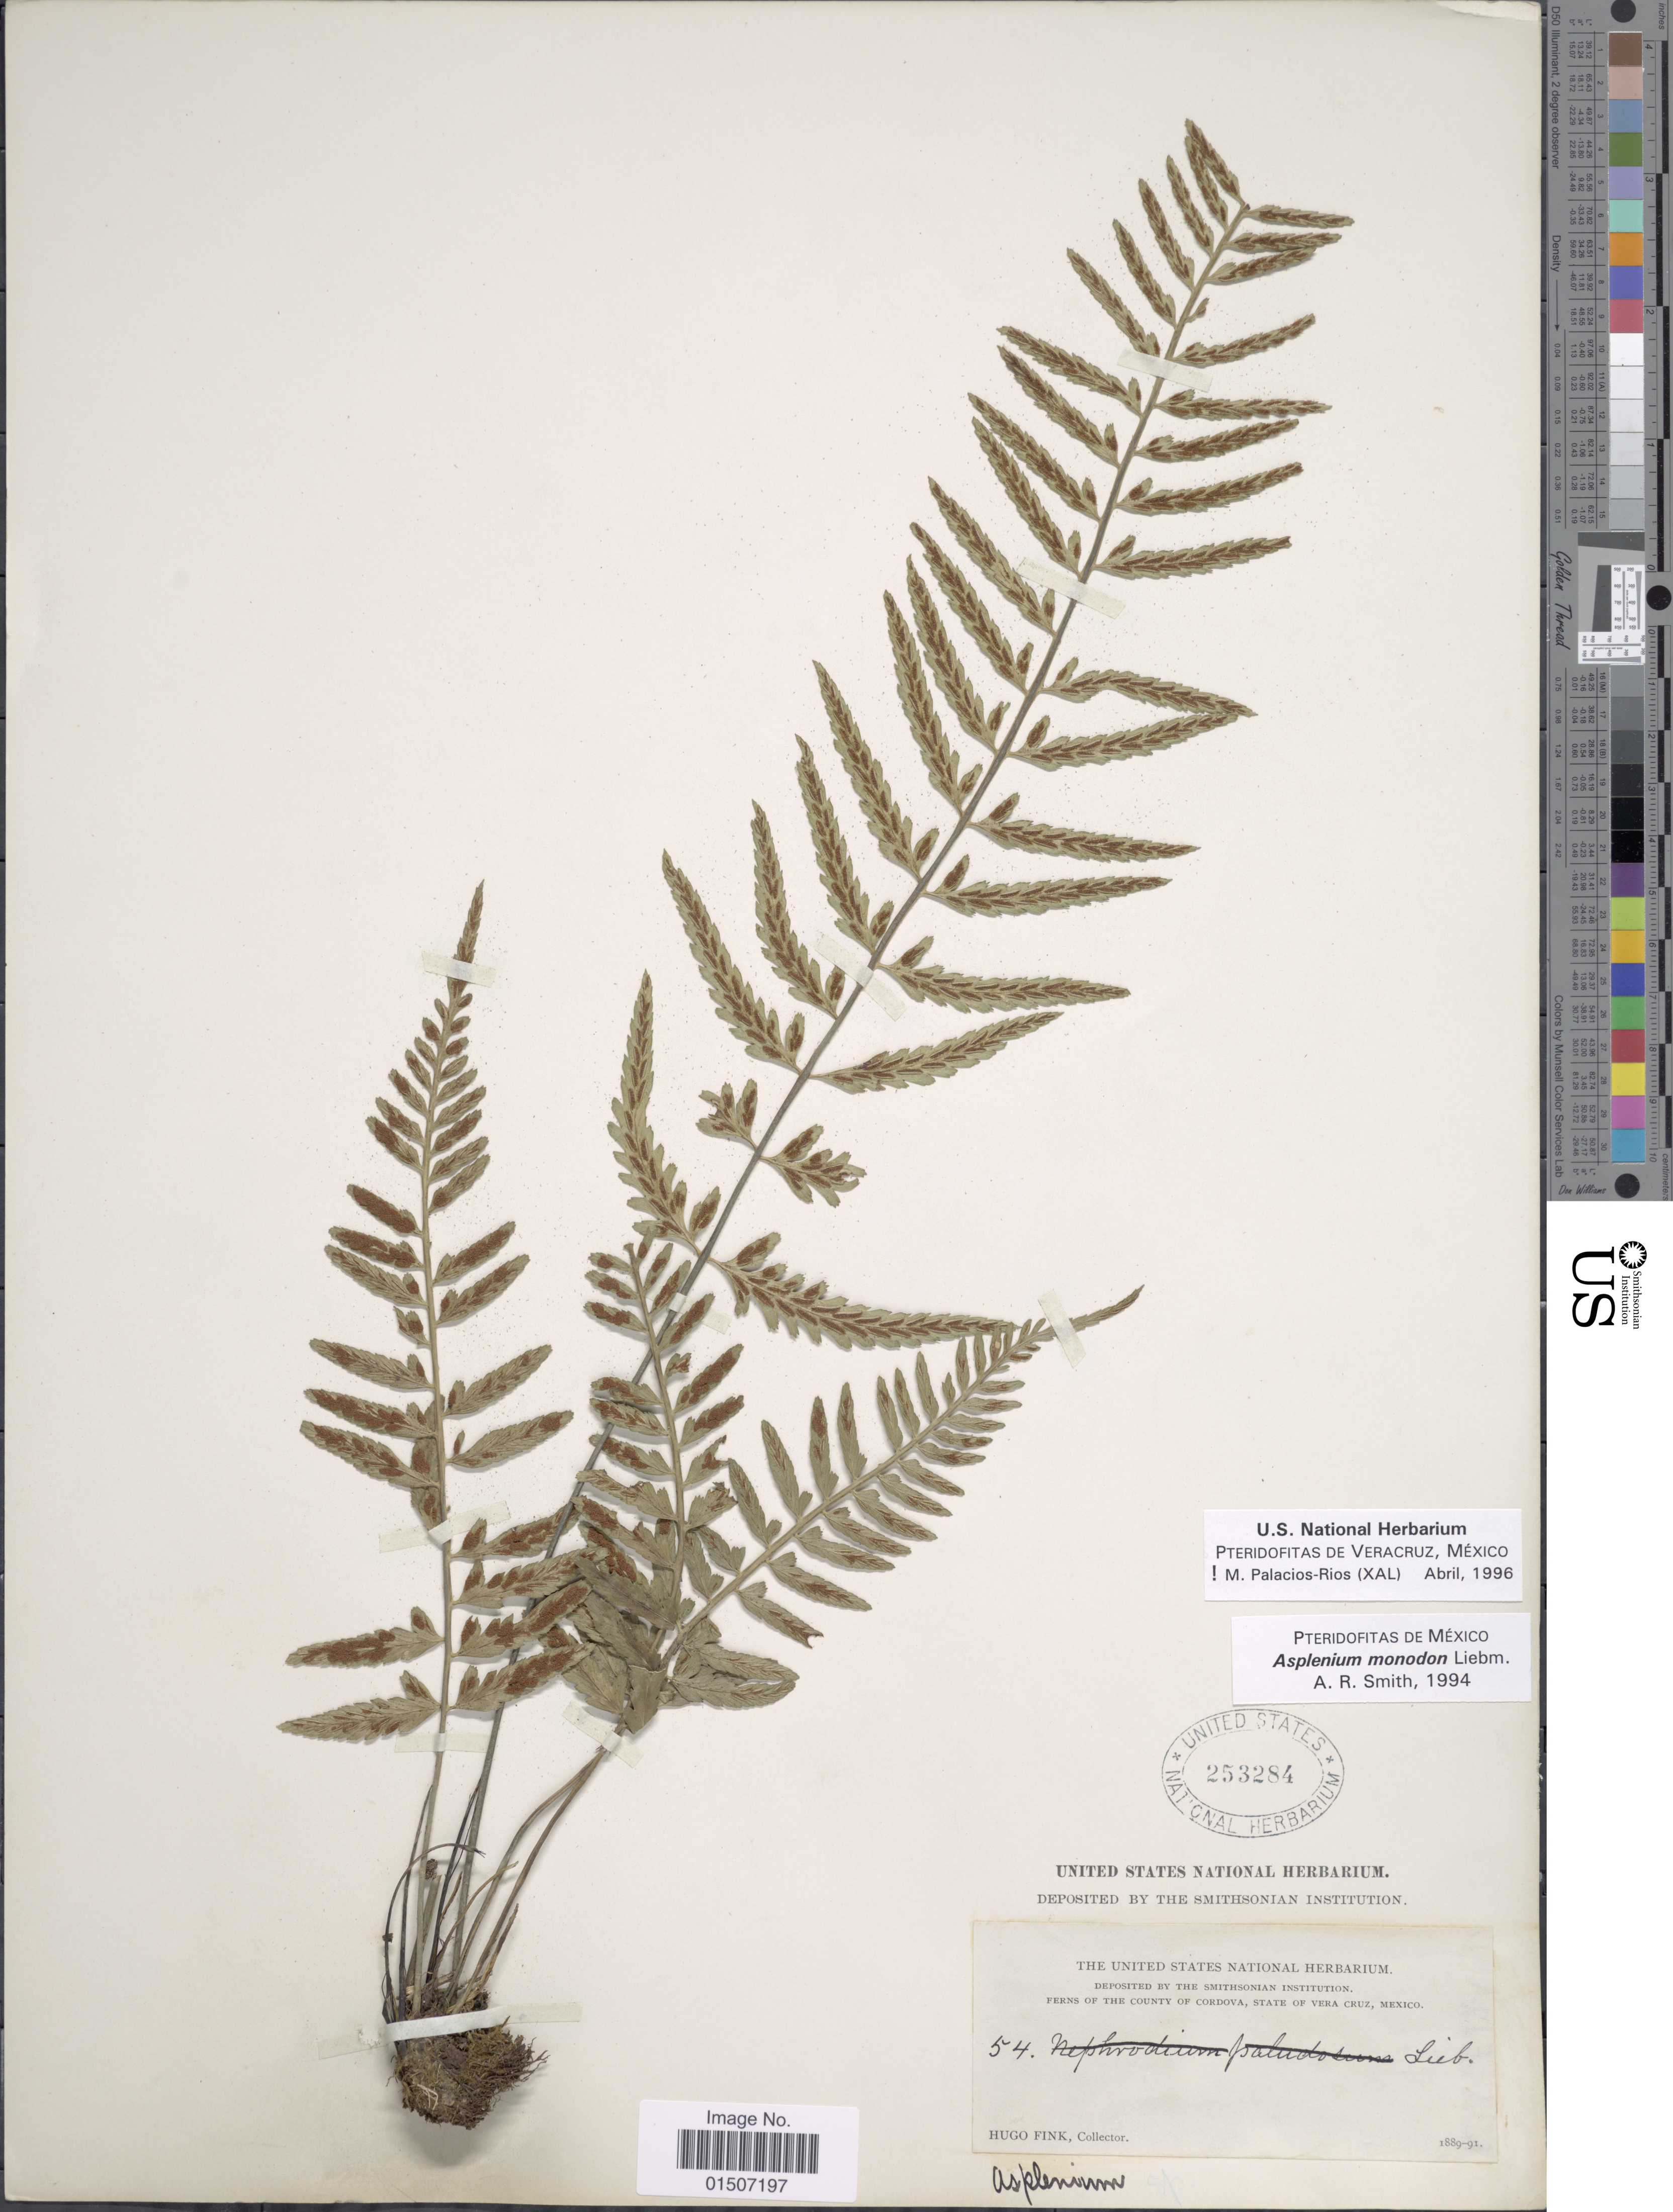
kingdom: Plantae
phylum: Tracheophyta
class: Polypodiopsida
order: Polypodiales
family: Aspleniaceae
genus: Asplenium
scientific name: Asplenium monodon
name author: Liebm.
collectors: H. Fink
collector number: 54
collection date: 1889/1891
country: Mexico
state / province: Veracruz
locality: Ferns of the County of Cordova, State of Vera Cruz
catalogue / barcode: US 253284